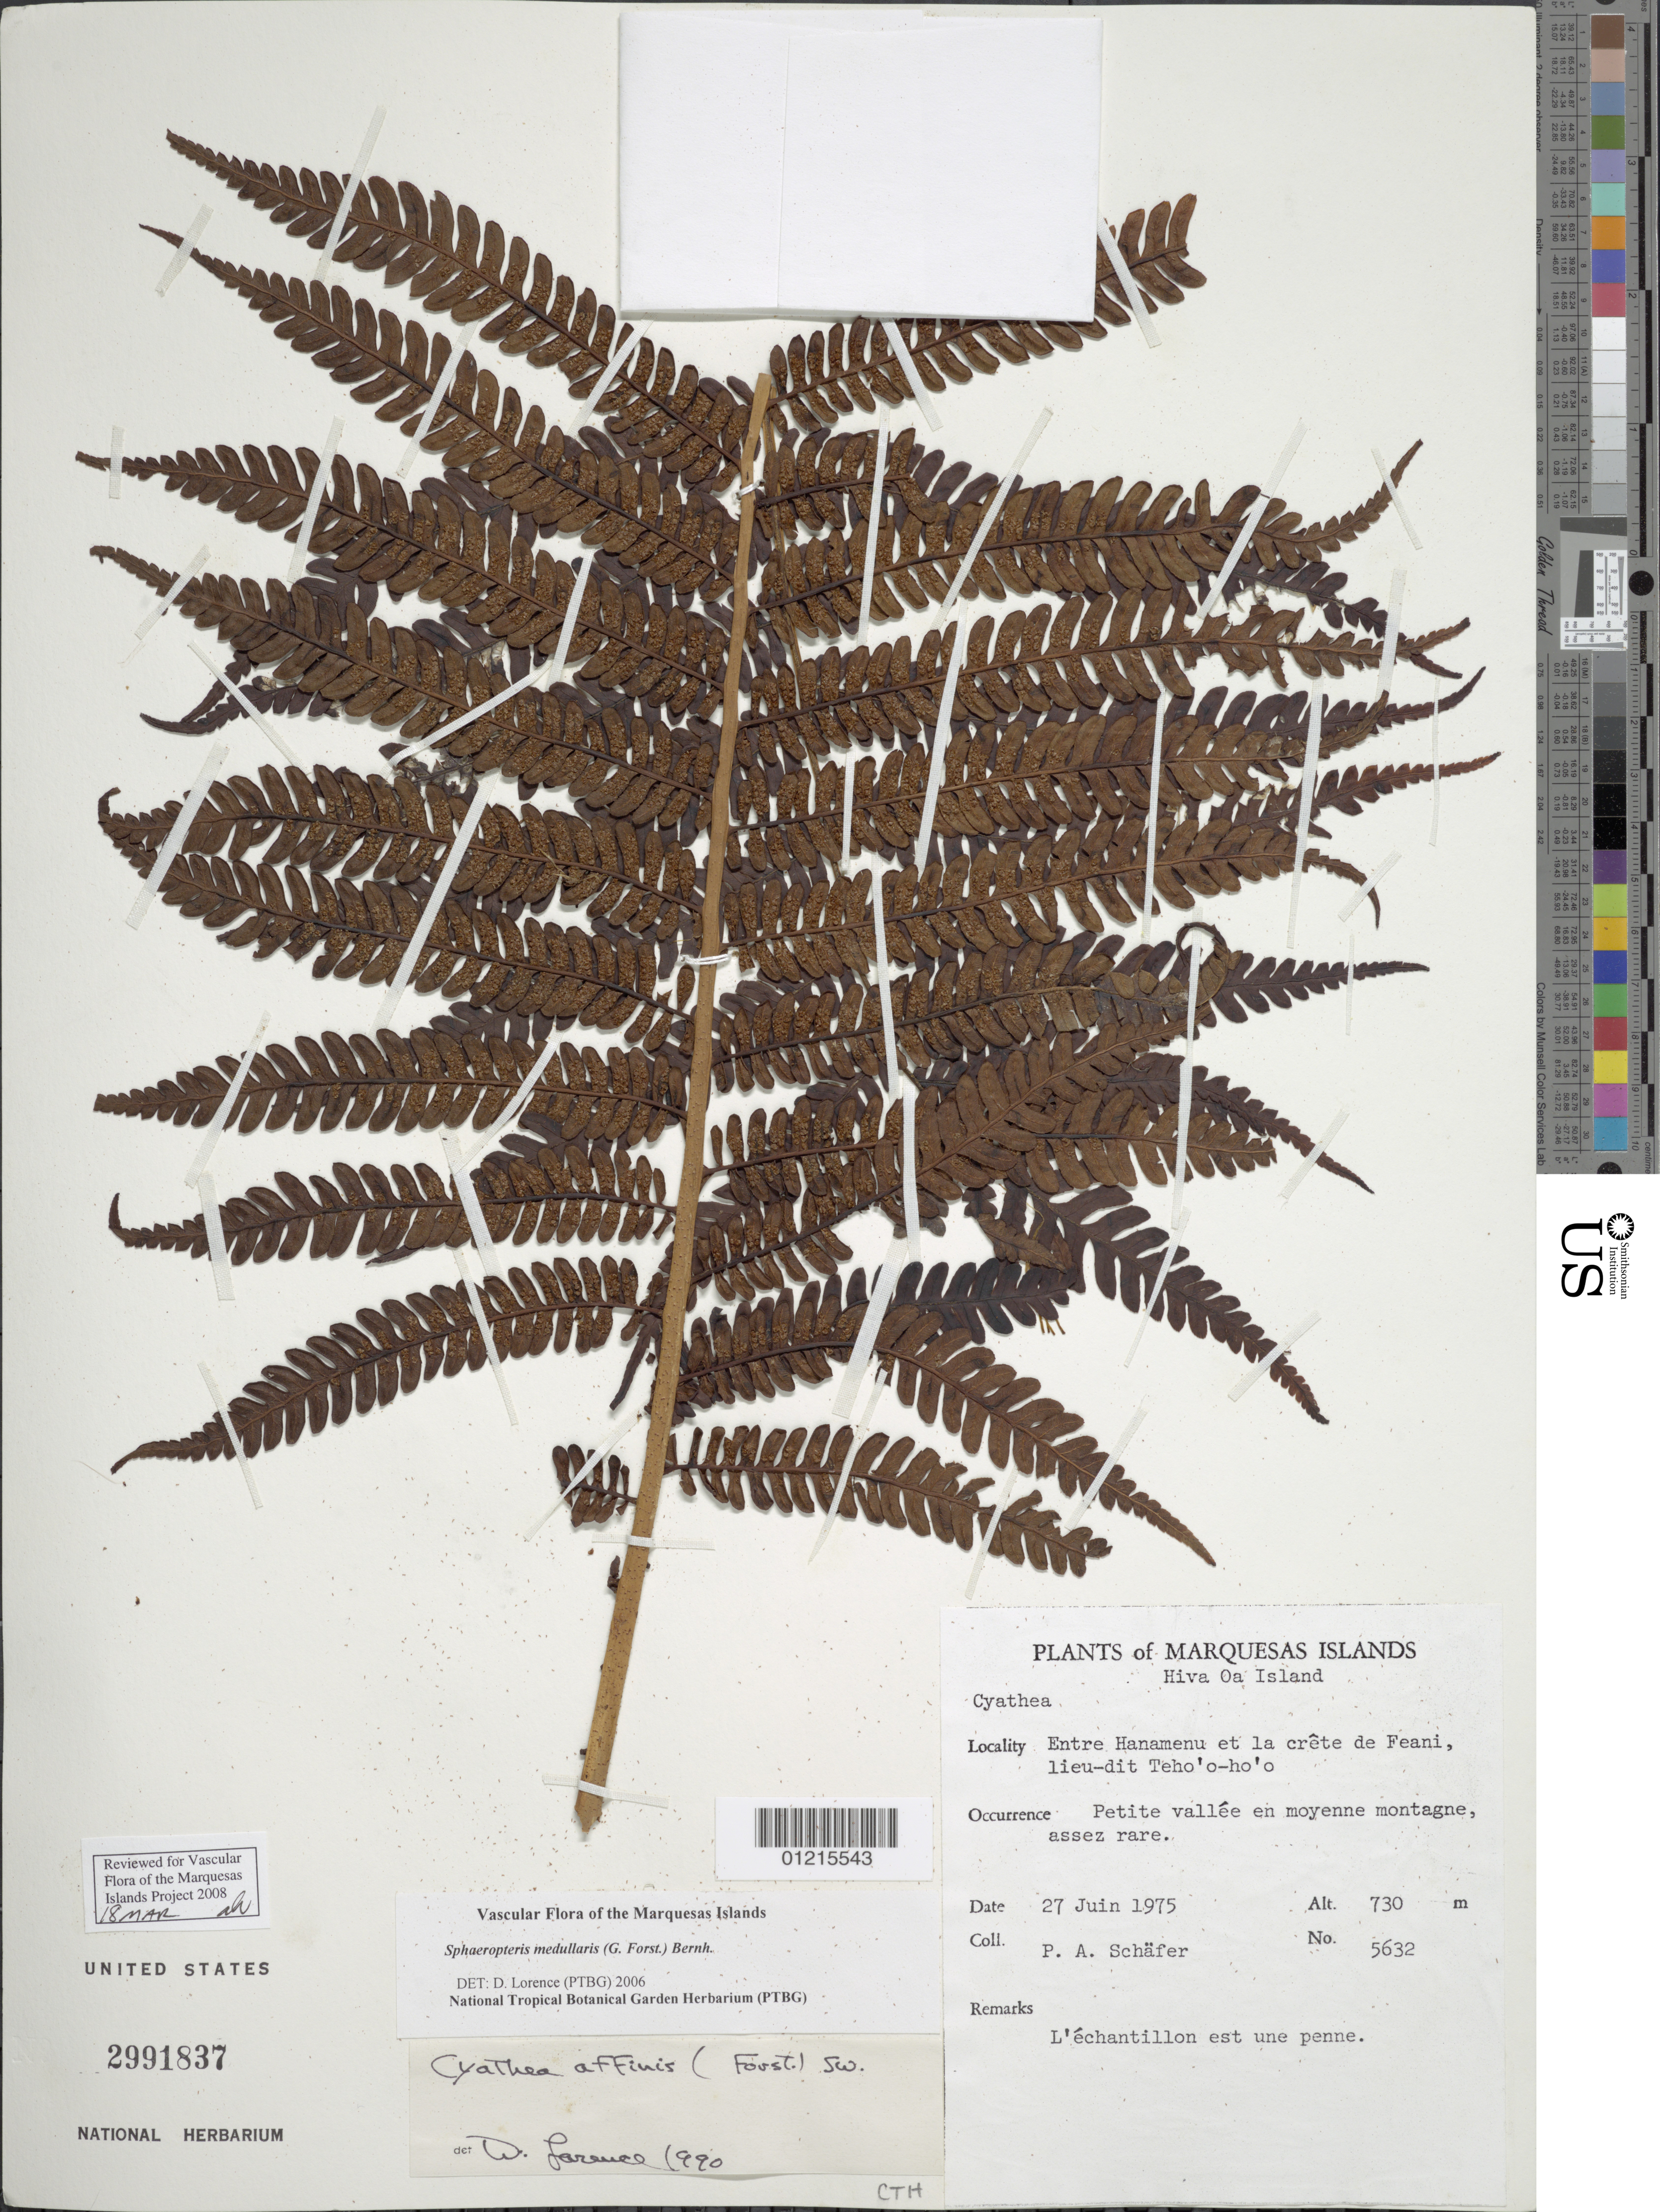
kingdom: Plantae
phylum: Tracheophyta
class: Polypodiopsida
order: Cyatheales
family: Cyatheaceae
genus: Sphaeropteris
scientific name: Sphaeropteris medullaris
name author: (G. Forst.) Bernh.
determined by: Lorence, David H., (PTBG), National Tropical Botanical Garden (UNITED STATES)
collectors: P. A. Schäfer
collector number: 5632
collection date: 1975-06-27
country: French Polynesia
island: Hiva Oa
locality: Entre Hanamenu et la crête de Feani, lieu-dit Teho'o-ho'o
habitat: Petite vallée en moyenne montagne, assez rare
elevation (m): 730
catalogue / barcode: US 2991837